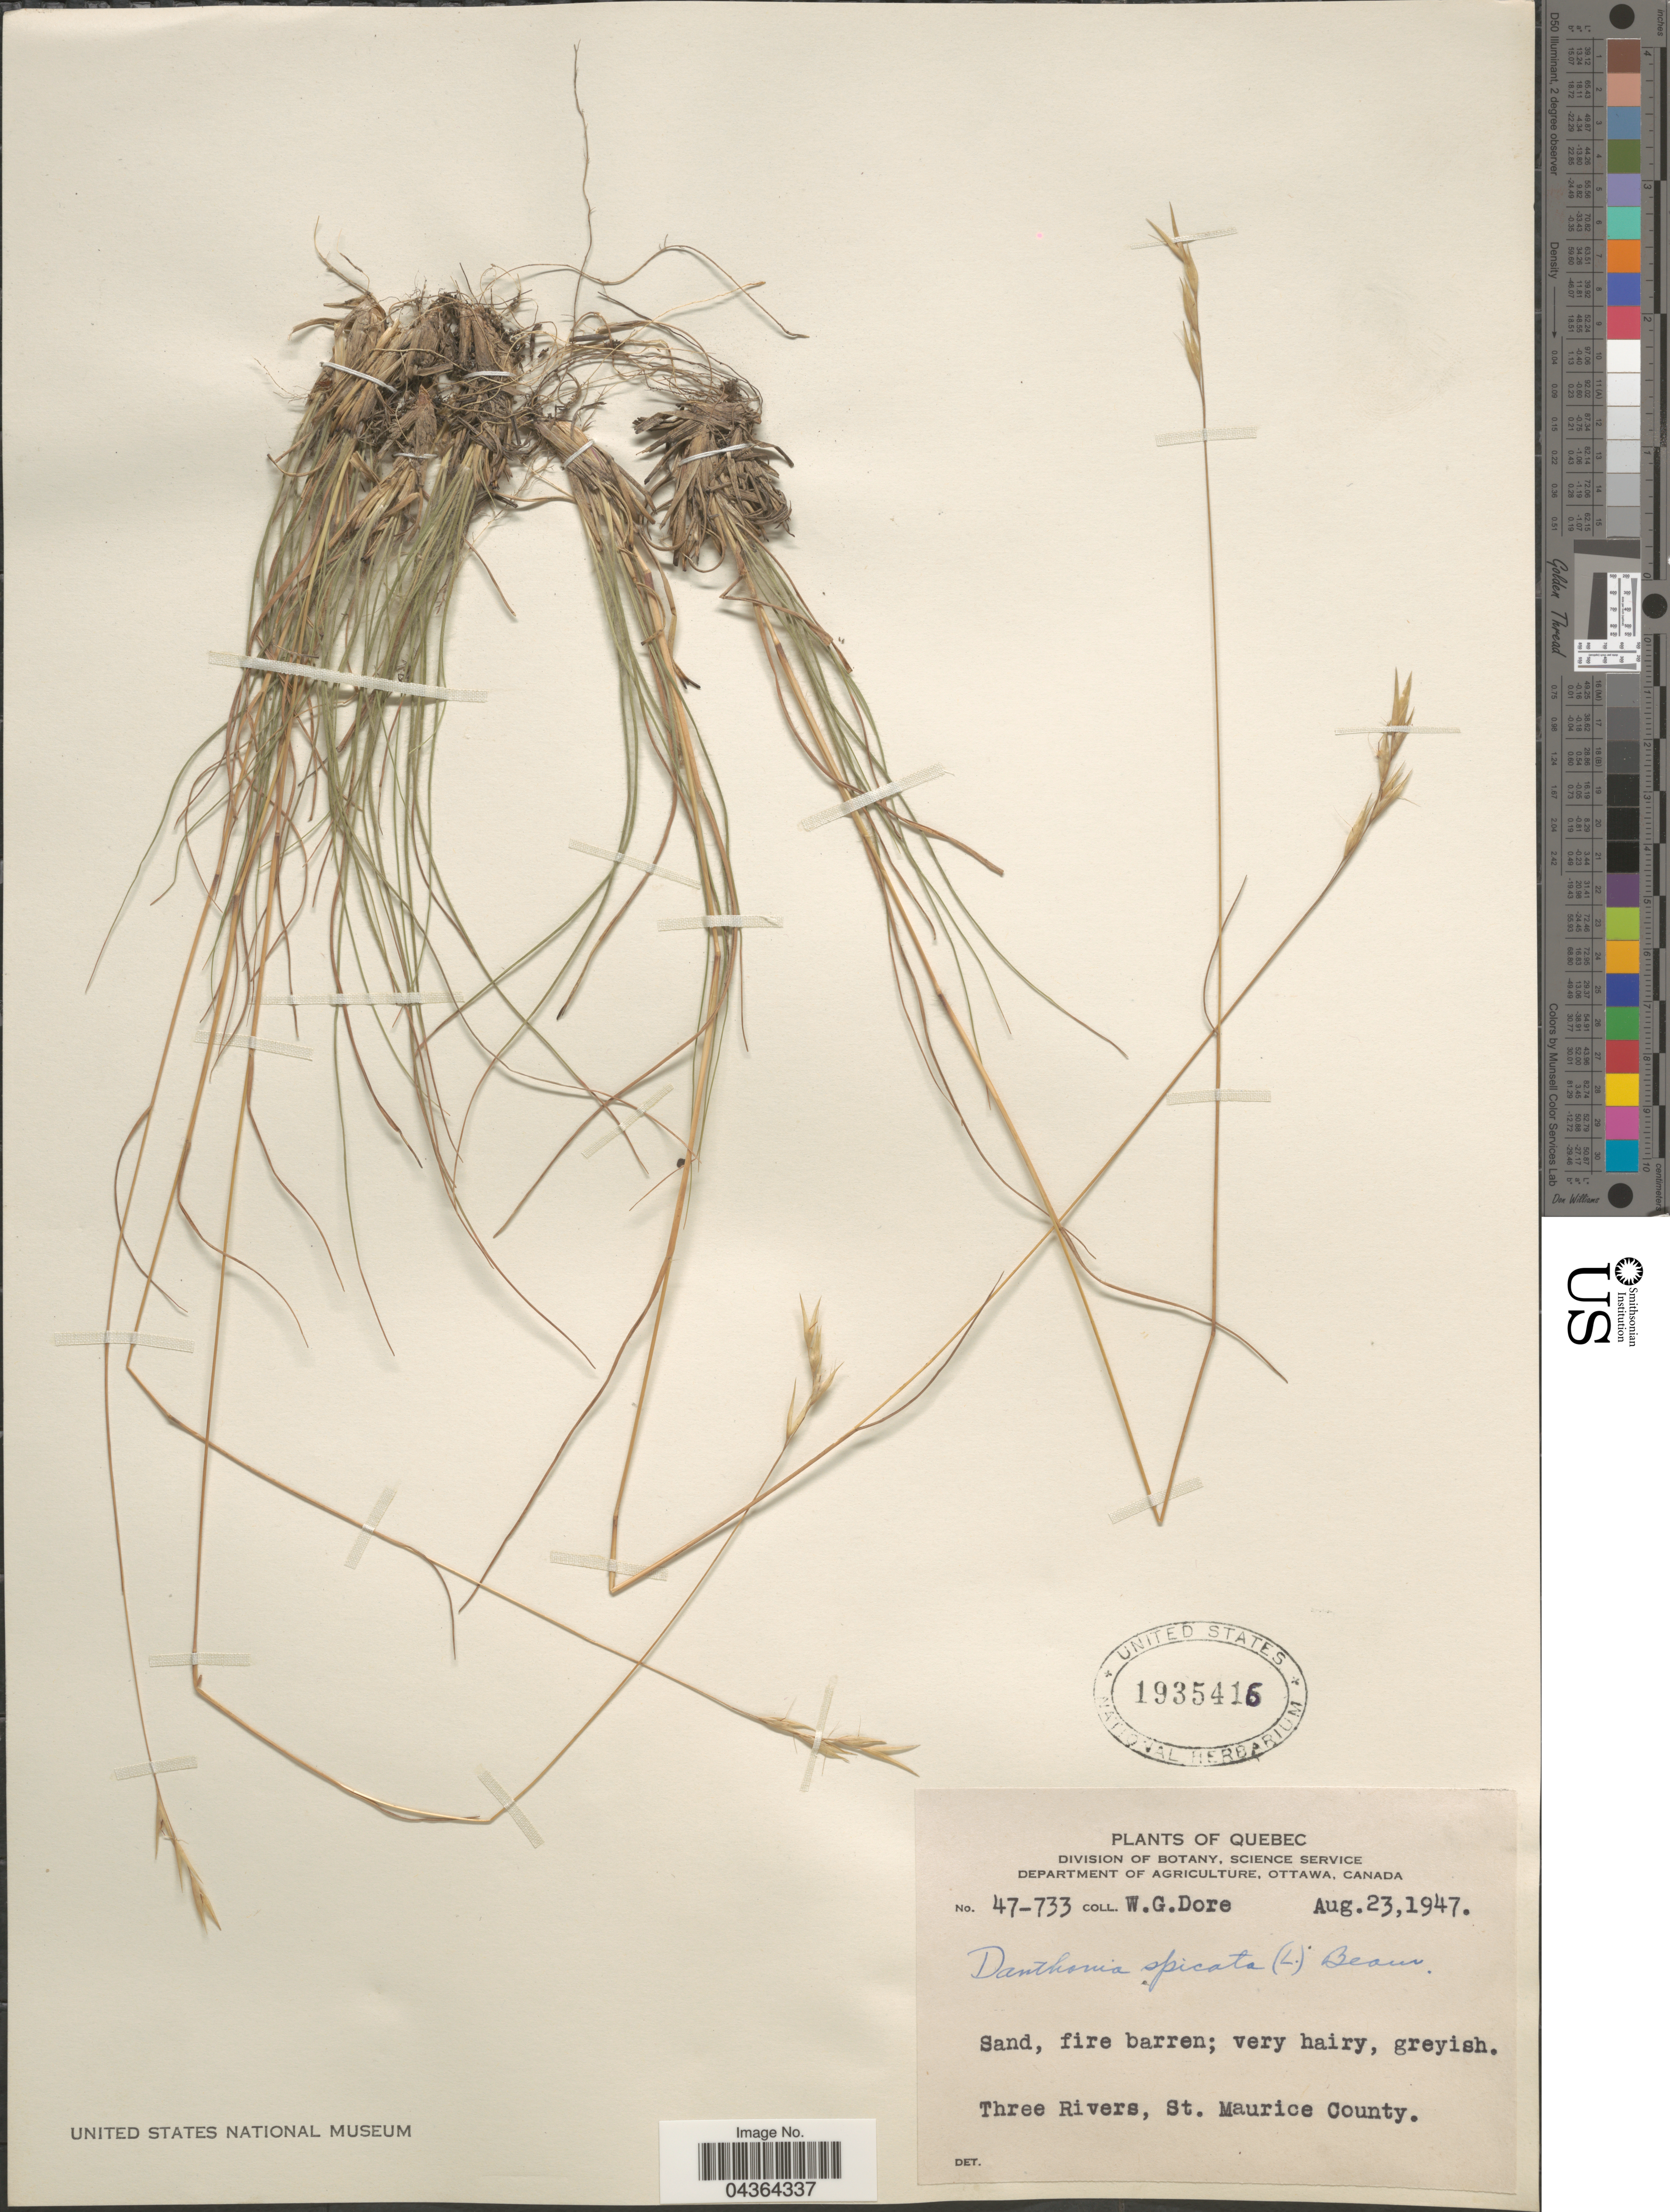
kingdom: Plantae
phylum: Tracheophyta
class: Liliopsida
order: Poales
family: Poaceae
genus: Danthonia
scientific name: Danthonia spicata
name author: (L.) P. Beauv. ex Roem. & Schult.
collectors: W. Dore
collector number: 47-733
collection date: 1947-08-23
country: Canada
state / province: Quebec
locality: Three Rivers, St. Maurice County.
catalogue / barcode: US 1935416